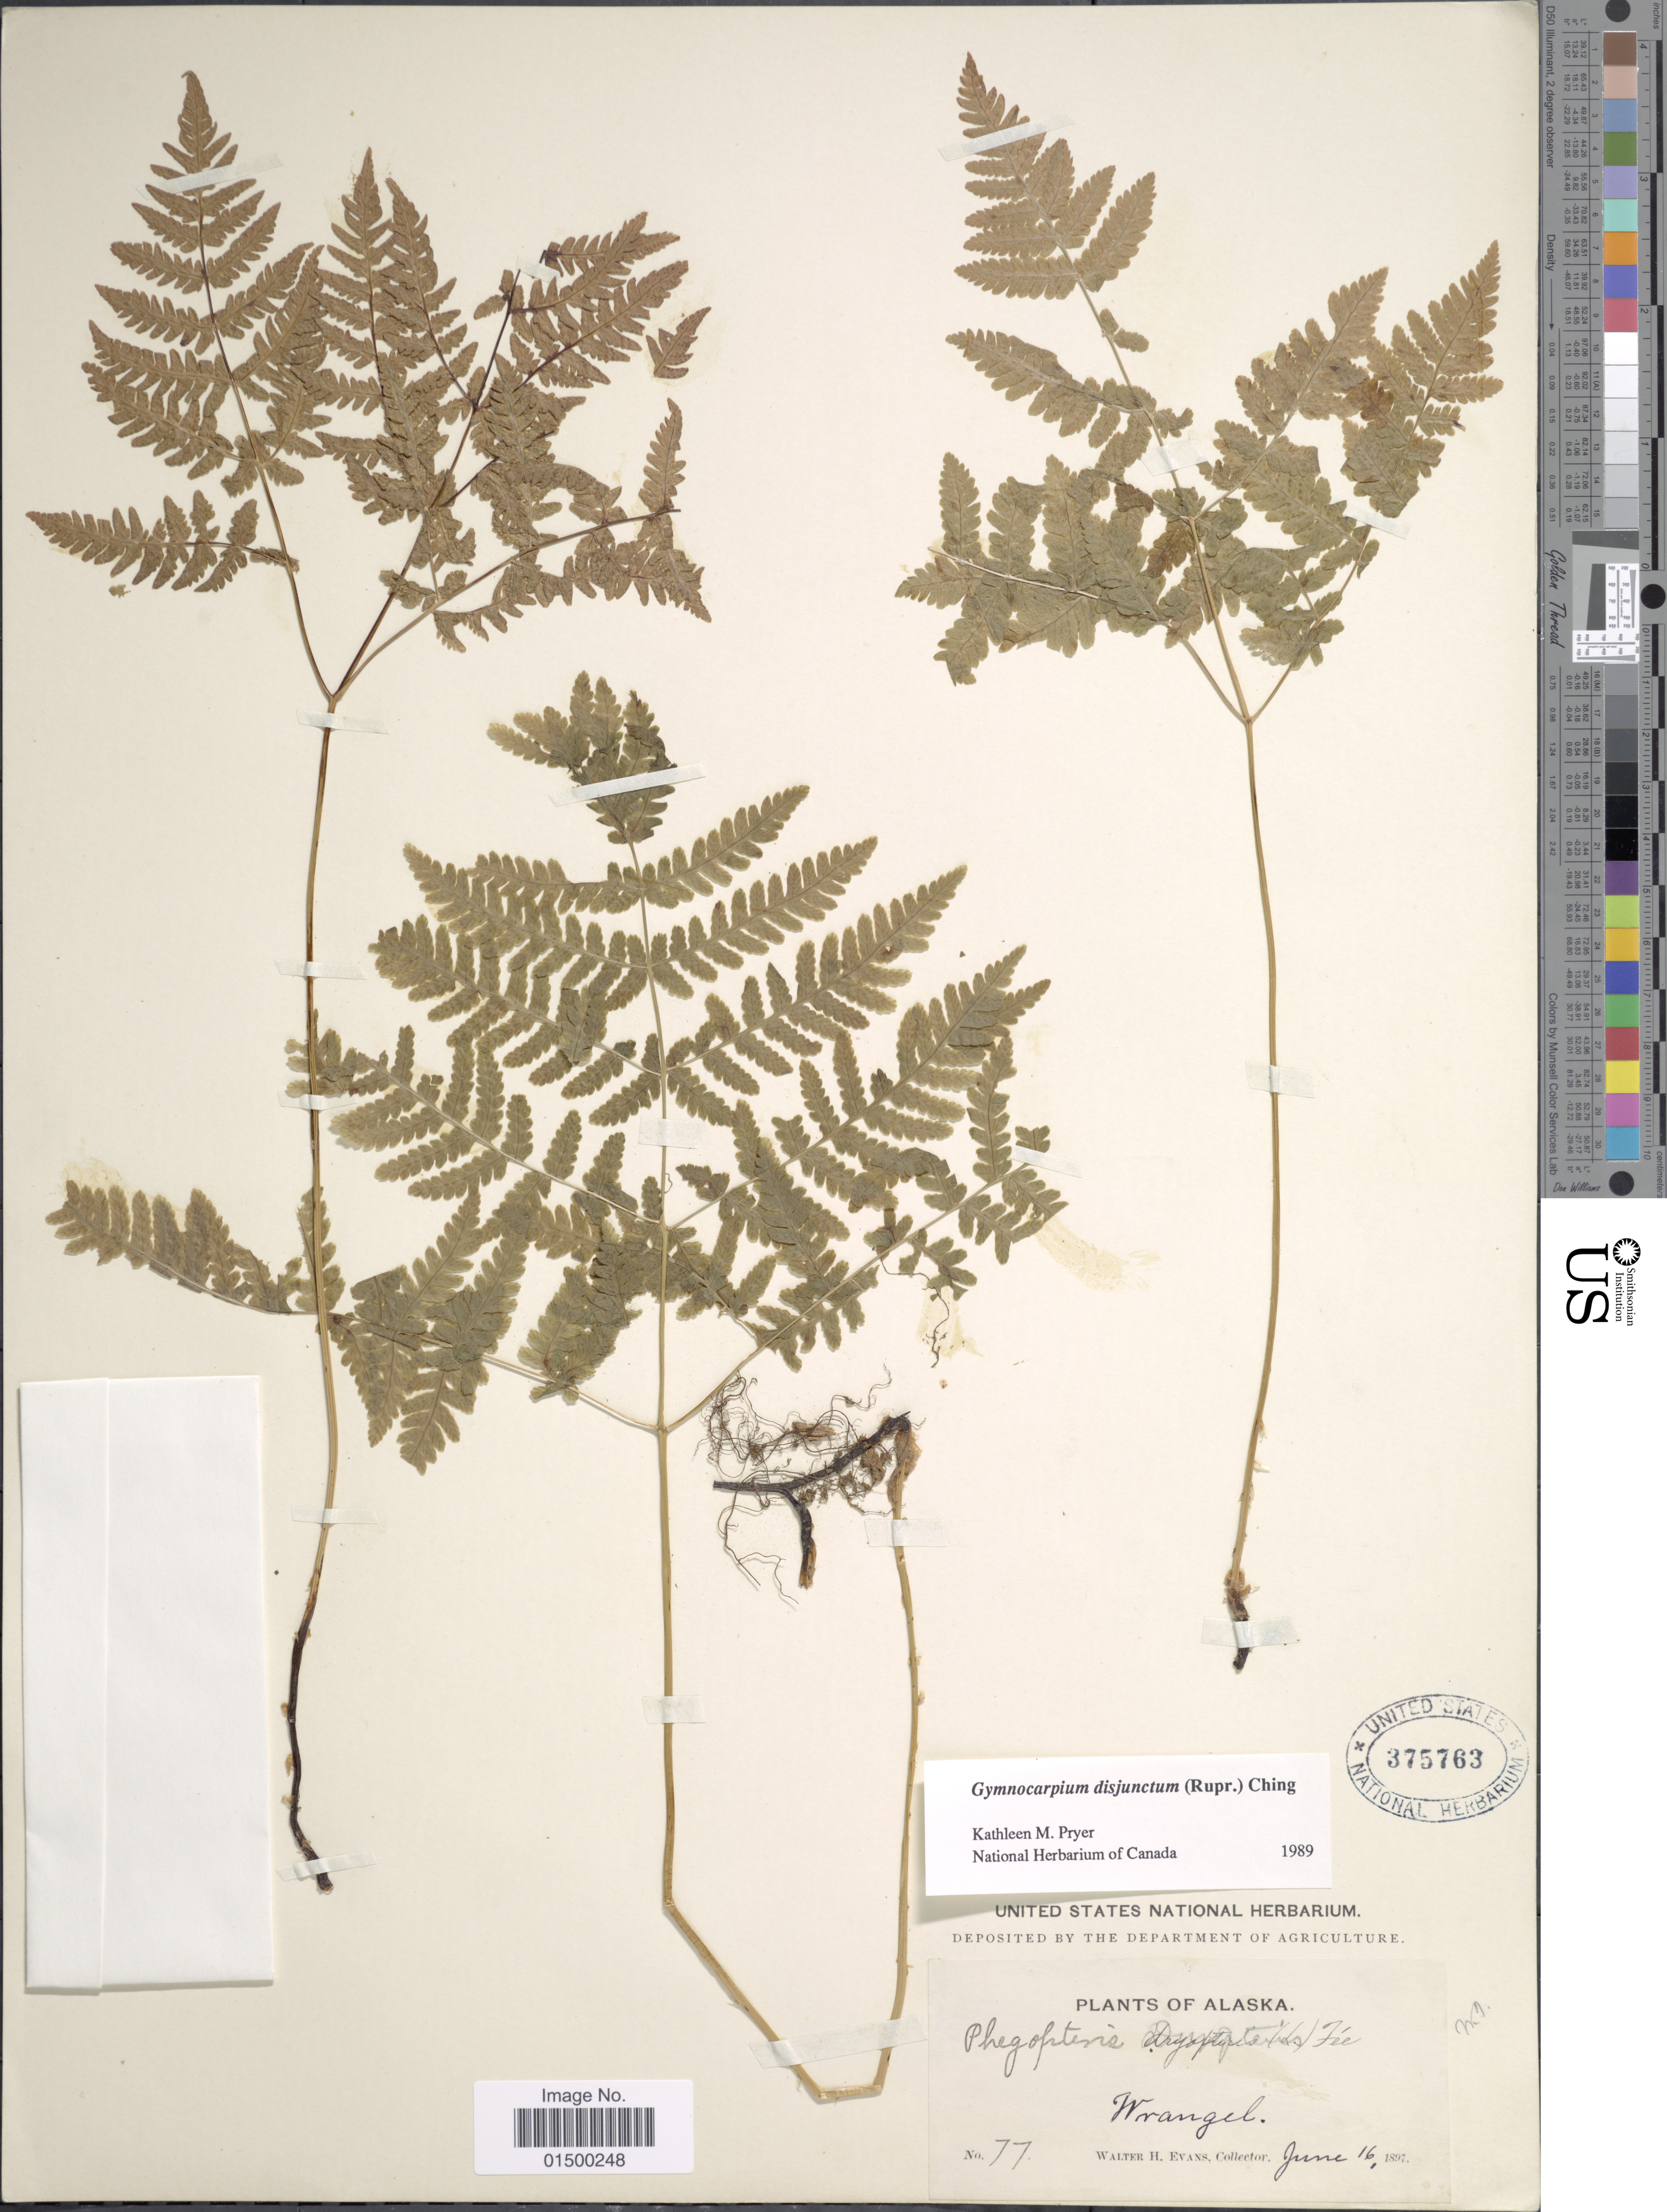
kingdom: Plantae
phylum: Tracheophyta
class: Polypodiopsida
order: Polypodiales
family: Cystopteridaceae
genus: Gymnocarpium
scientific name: Gymnocarpium disjunctum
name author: (Rupr.) Ching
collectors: W. H. Evans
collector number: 77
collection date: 1897-06-16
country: United States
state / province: Alaska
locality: Wrangell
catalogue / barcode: US 375763